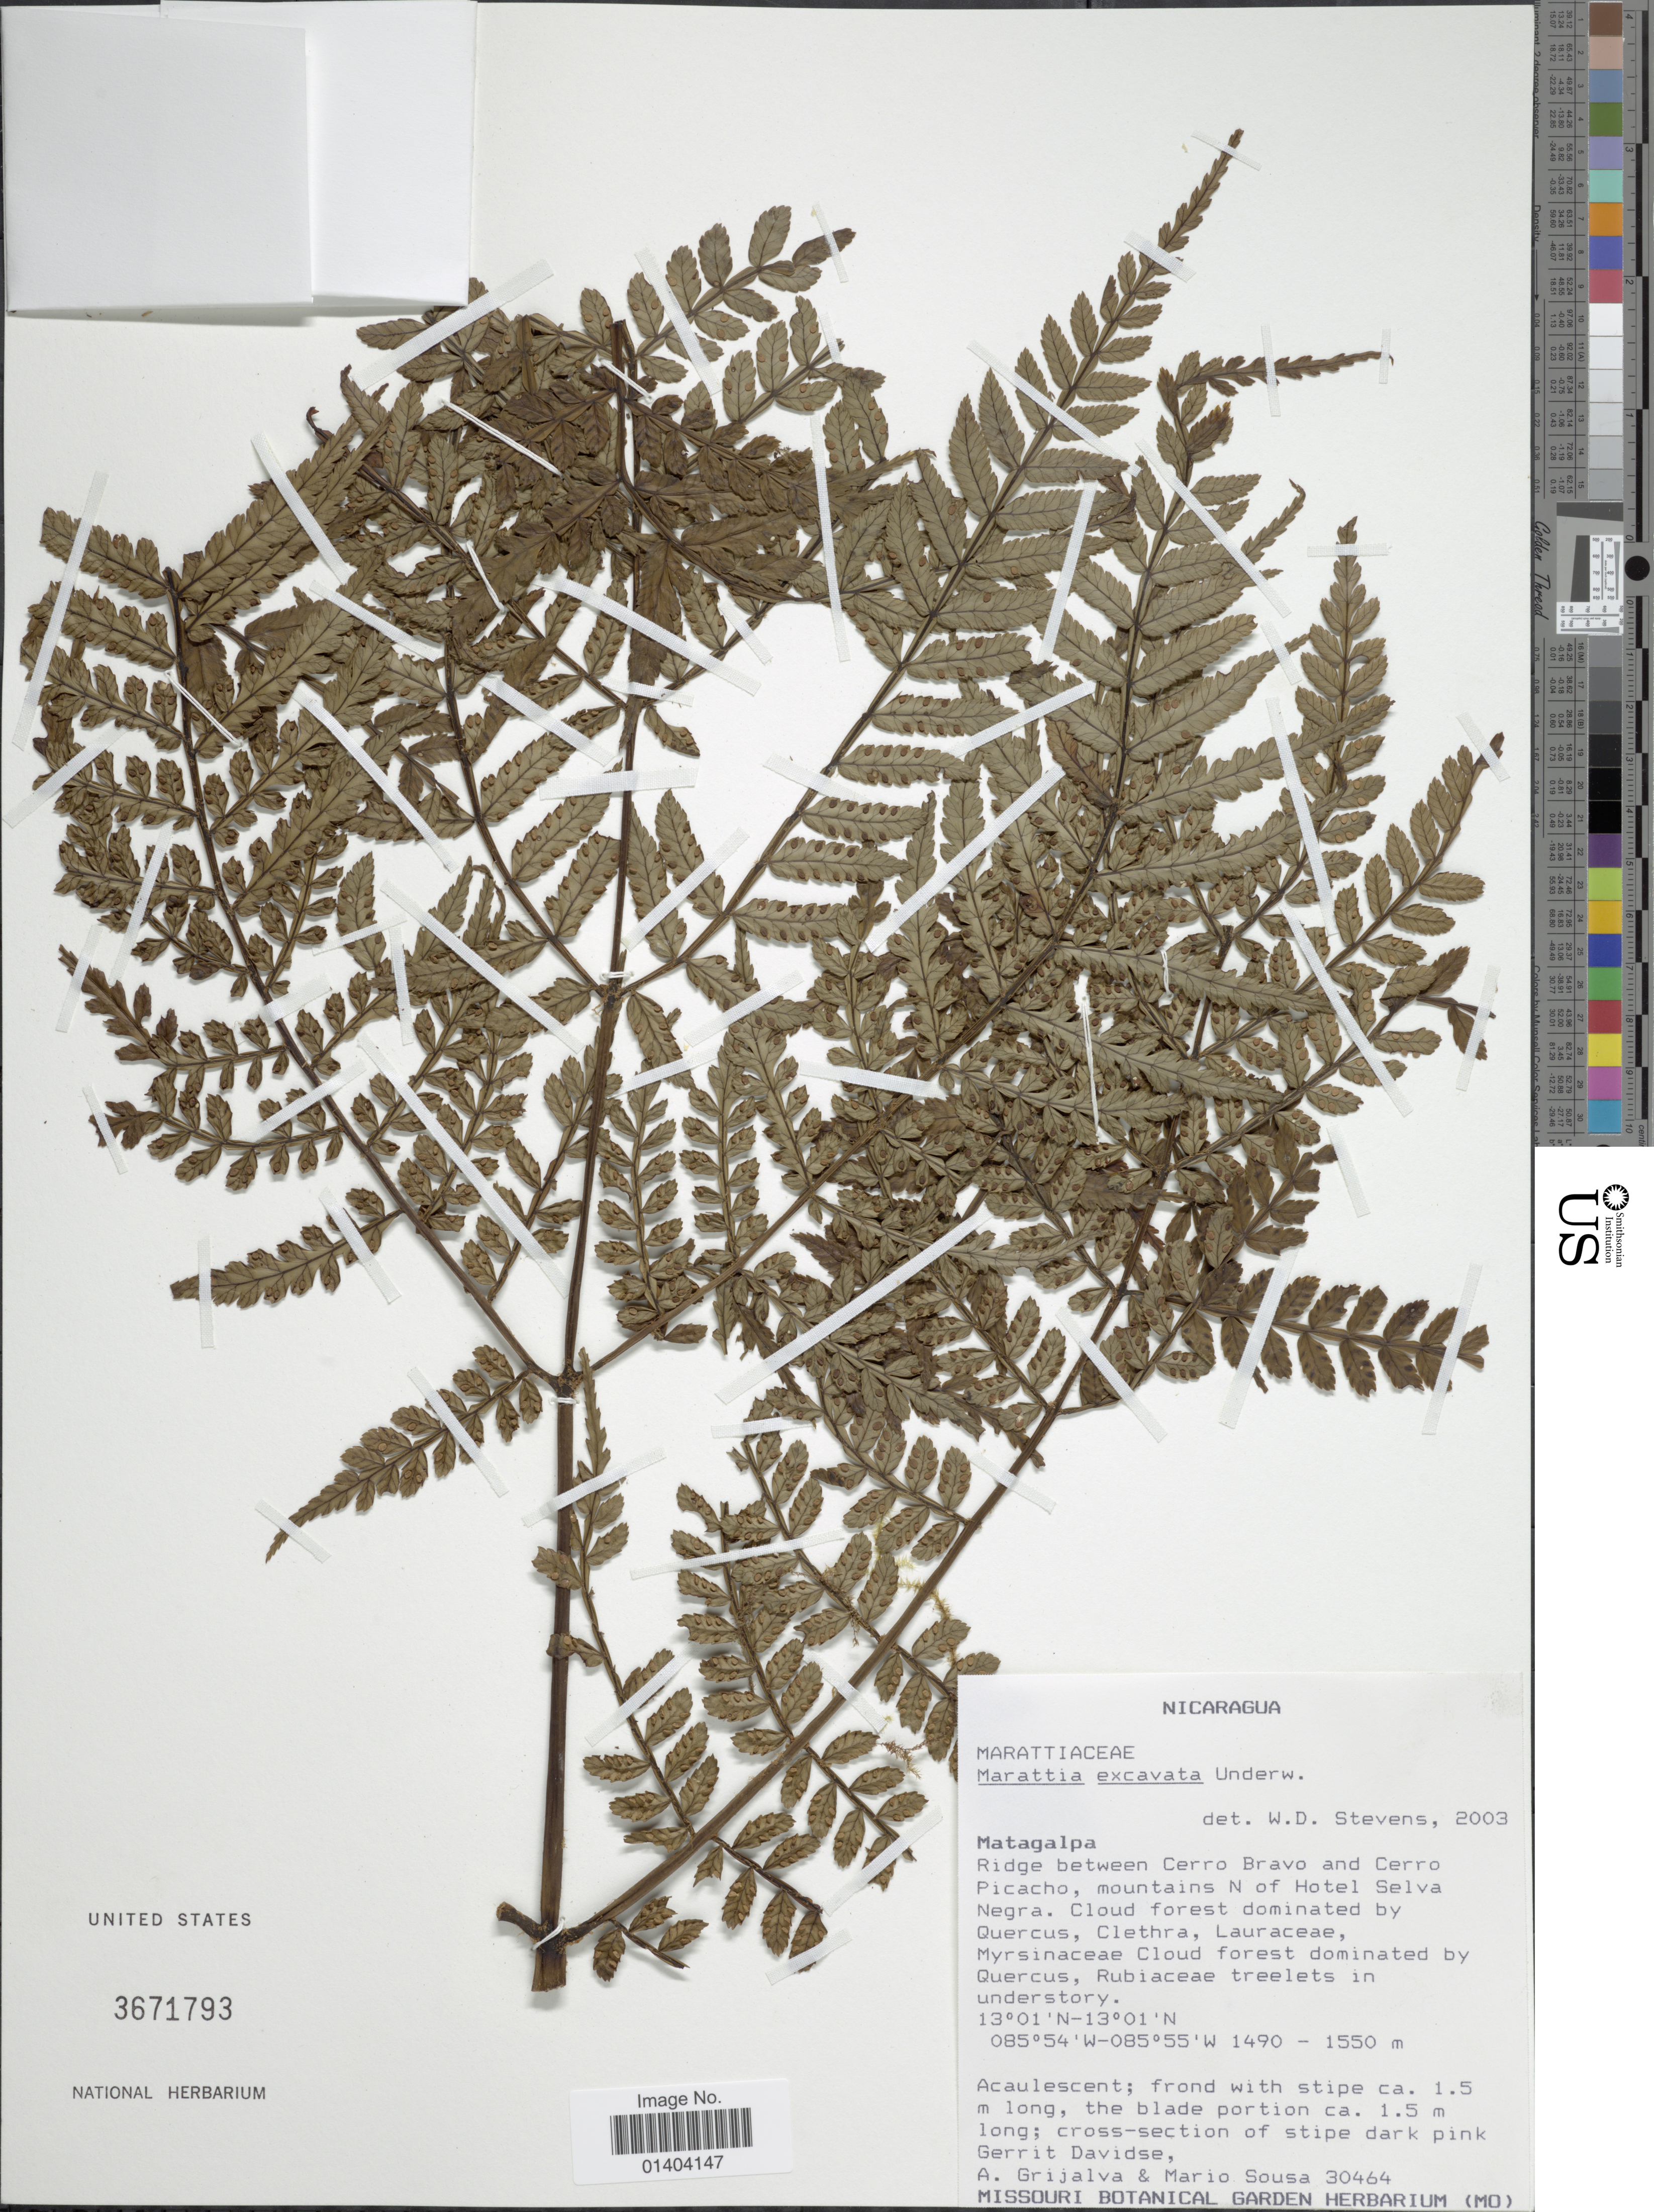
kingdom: Plantae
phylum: Tracheophyta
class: Polypodiopsida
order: Marattiales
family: Marattiaceae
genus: Marattia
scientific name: Marattia excavata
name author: Underw.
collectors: A. Grijalva & M. Sousa S.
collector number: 30464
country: Nicaragua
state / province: Matagalpa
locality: Ridge between Cerro Bravo and Cerro Picacho mountains N of Hotel Sdelva Negra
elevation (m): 1490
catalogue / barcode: US 3671793